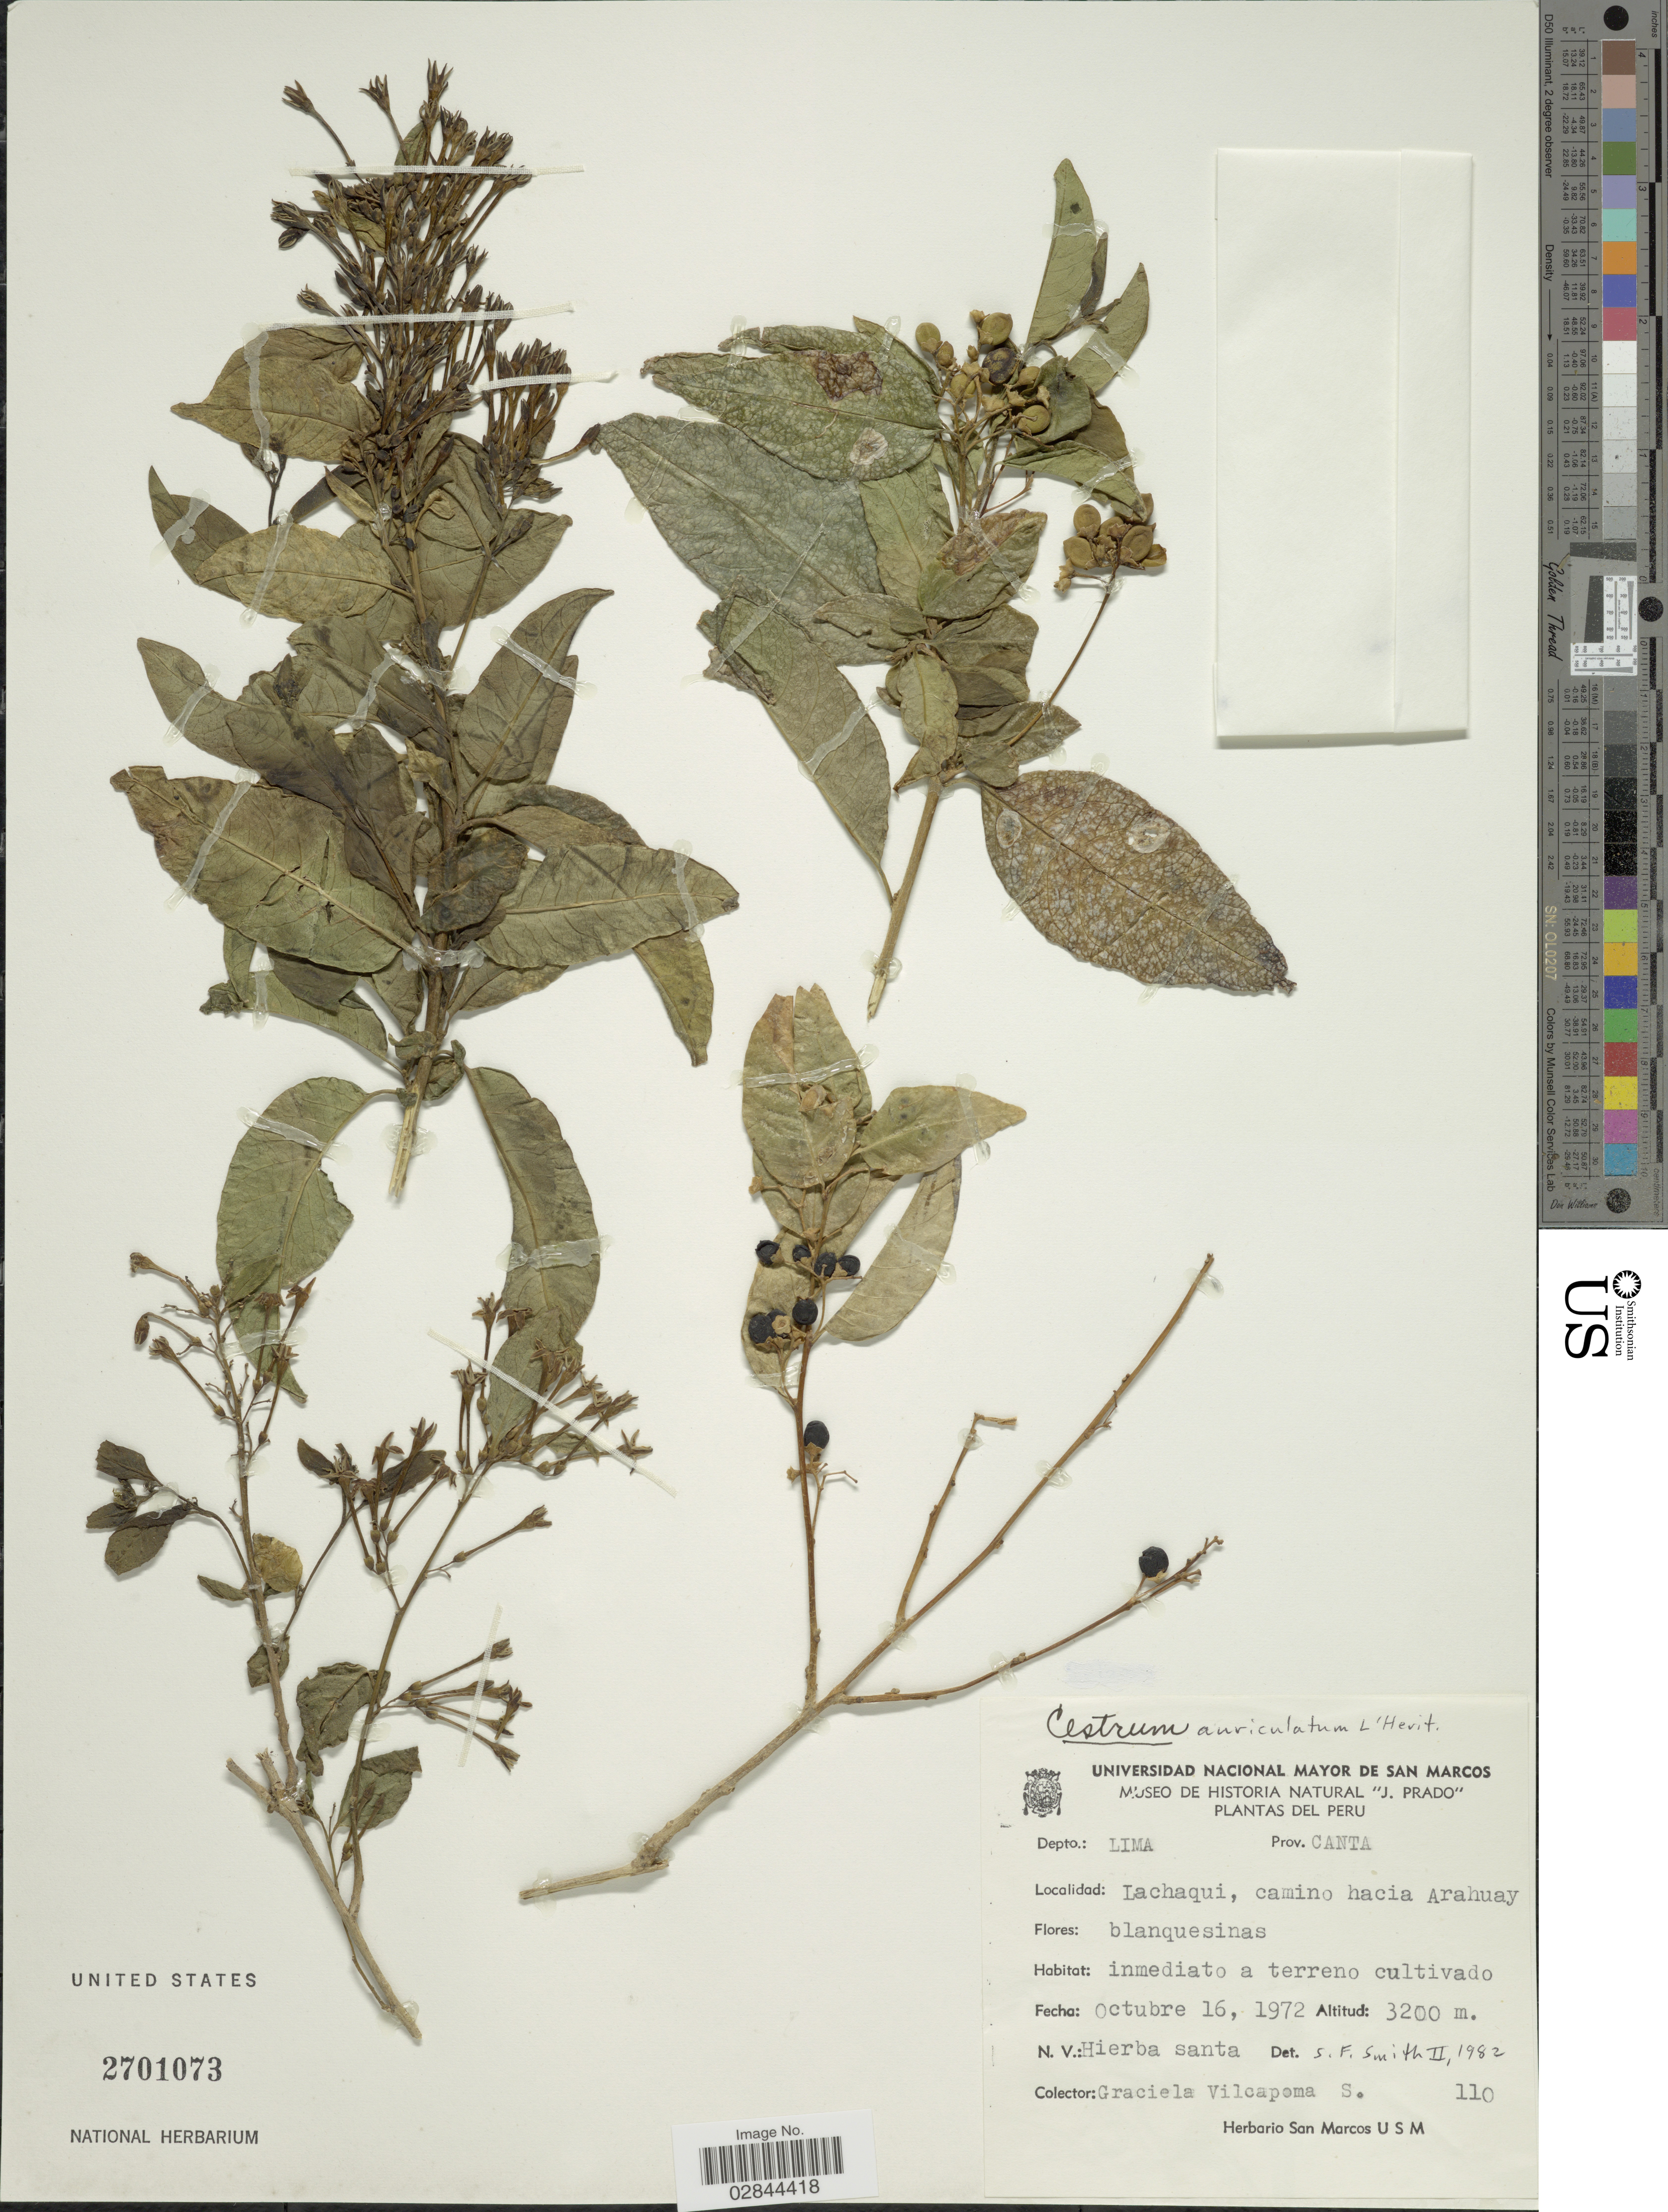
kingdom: Plantae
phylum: Tracheophyta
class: Magnoliopsida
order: Solanales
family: Solanaceae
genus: Cestrum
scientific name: Cestrum auriculatum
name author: L'Hér.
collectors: G. Vilcapoma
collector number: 110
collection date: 1972-10-16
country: Peru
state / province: Lima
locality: Depto. Lima, Prov. Canta, Lachaqui, camino hacia Arahuay.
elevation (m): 3200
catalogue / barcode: US 2701073